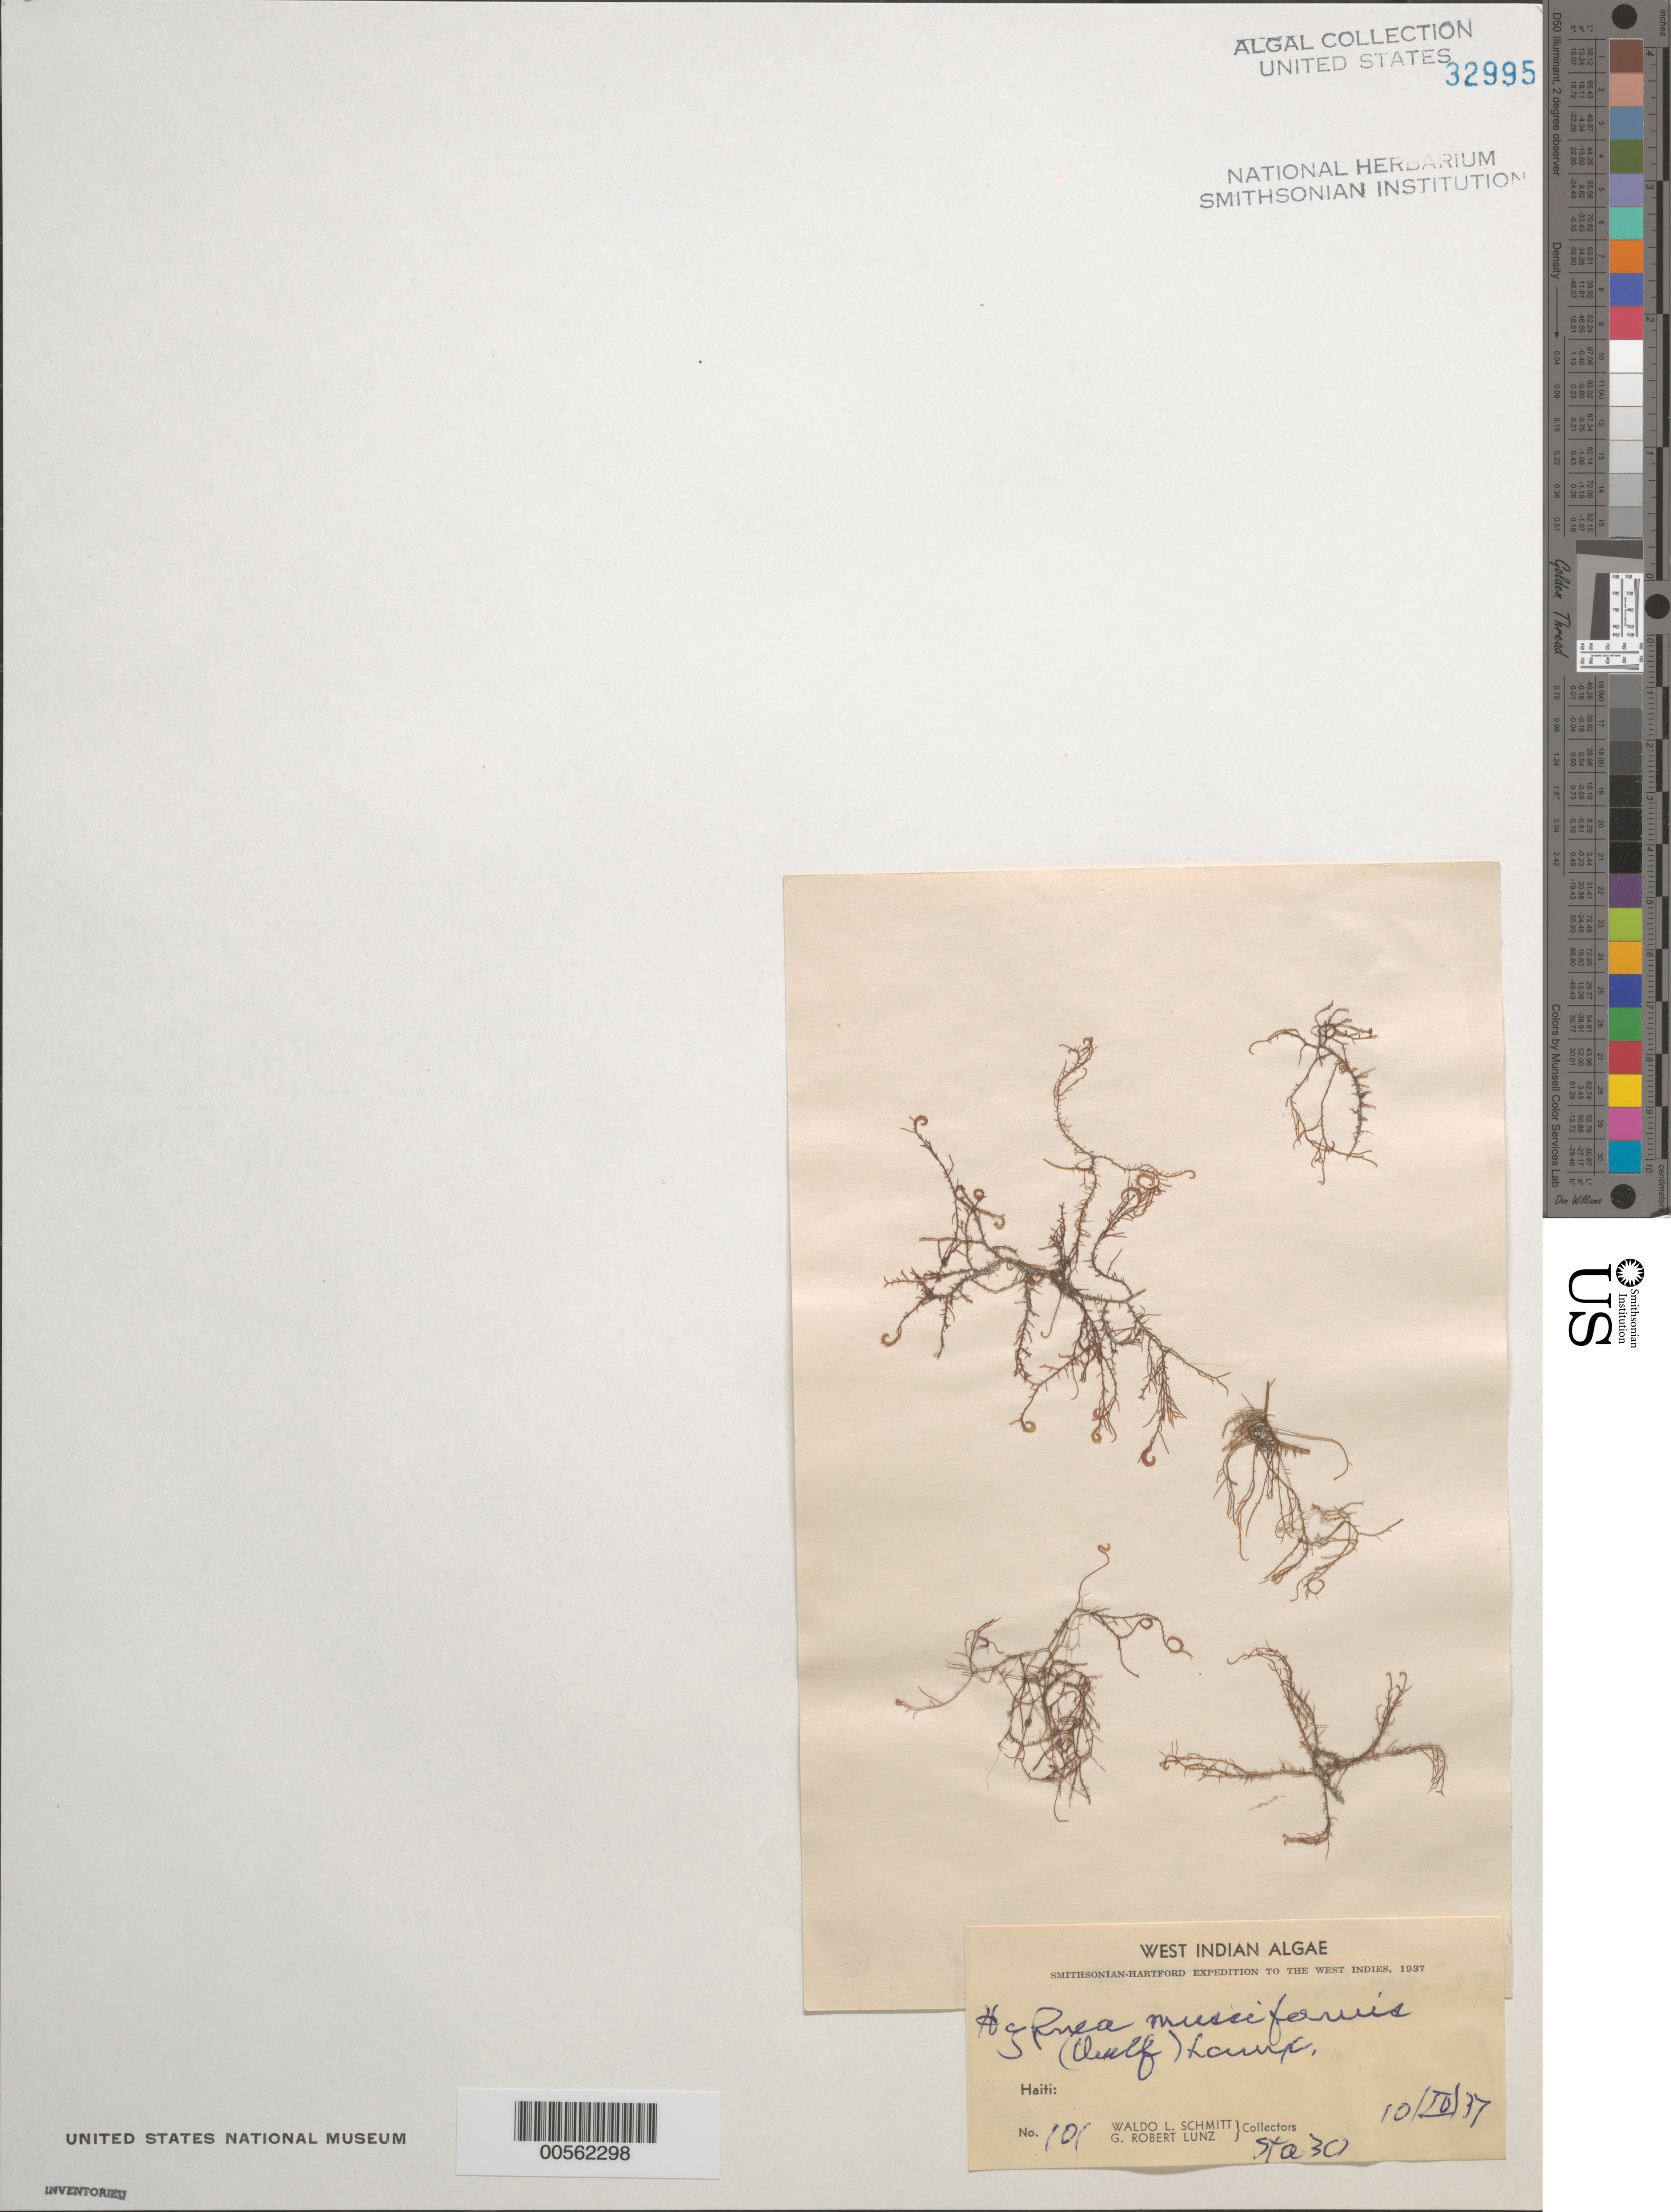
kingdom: Plantae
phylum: Rhodophyta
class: Florideophyceae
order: Gigartinales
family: Cystocloniaceae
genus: Hypnea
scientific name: Hypnea musciformis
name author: (Wulfen) J.V.Lamouroux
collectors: W. L. Schmitt & G. Lunz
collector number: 101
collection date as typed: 10 Apr 1937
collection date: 1937-04-10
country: Haiti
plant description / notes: Smithsonian-Hartford Expedition to the West Indies, 1937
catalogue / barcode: US 32995